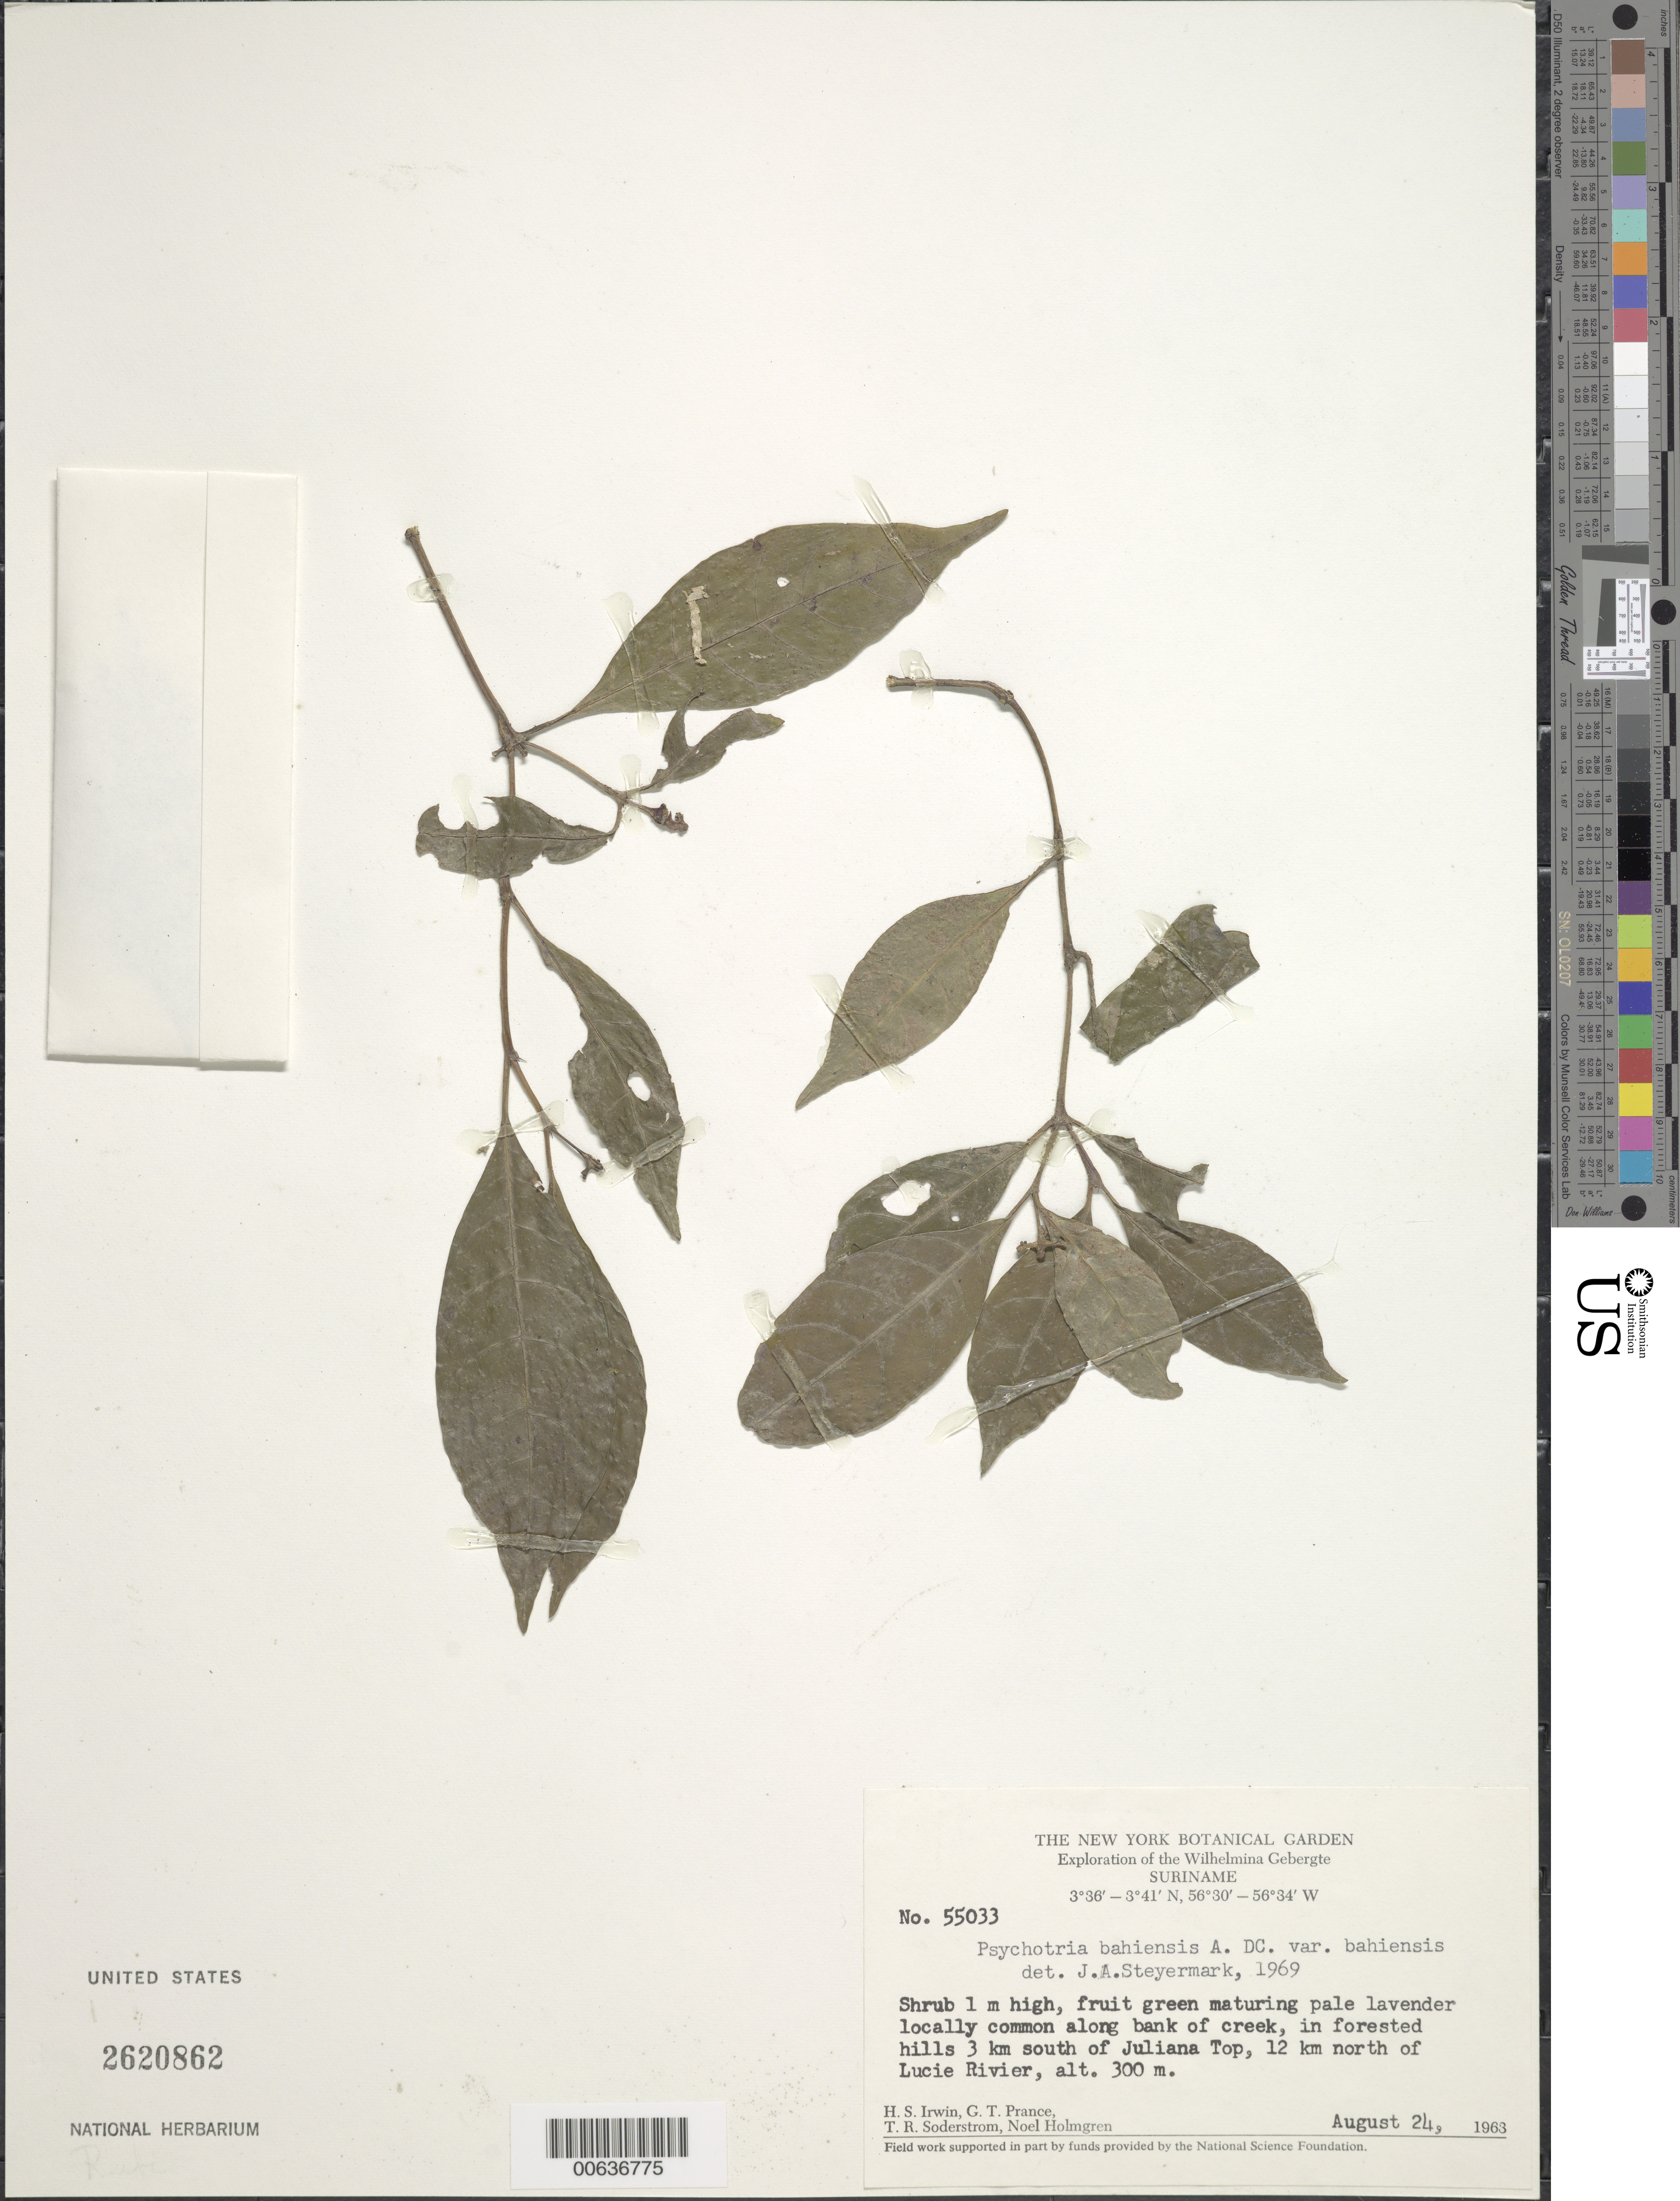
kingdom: Plantae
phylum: Tracheophyta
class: Magnoliopsida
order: Gentianales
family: Rubiaceae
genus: Psychotria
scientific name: Psychotria bahiensis var. bahiensis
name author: DC.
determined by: Steyermark, Julian A., (VEN)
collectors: H. Irwin, G. T. Prance, T. R. Soderstrom & N. H. Holmgren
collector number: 55033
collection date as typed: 24-Aug-63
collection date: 1963-08-24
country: Suriname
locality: Juliana Top, 3 km S of, 12 km N of Lucie R., Wilhelmina Gebergte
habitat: Bank of creek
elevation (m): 300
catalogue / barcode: US 2620862